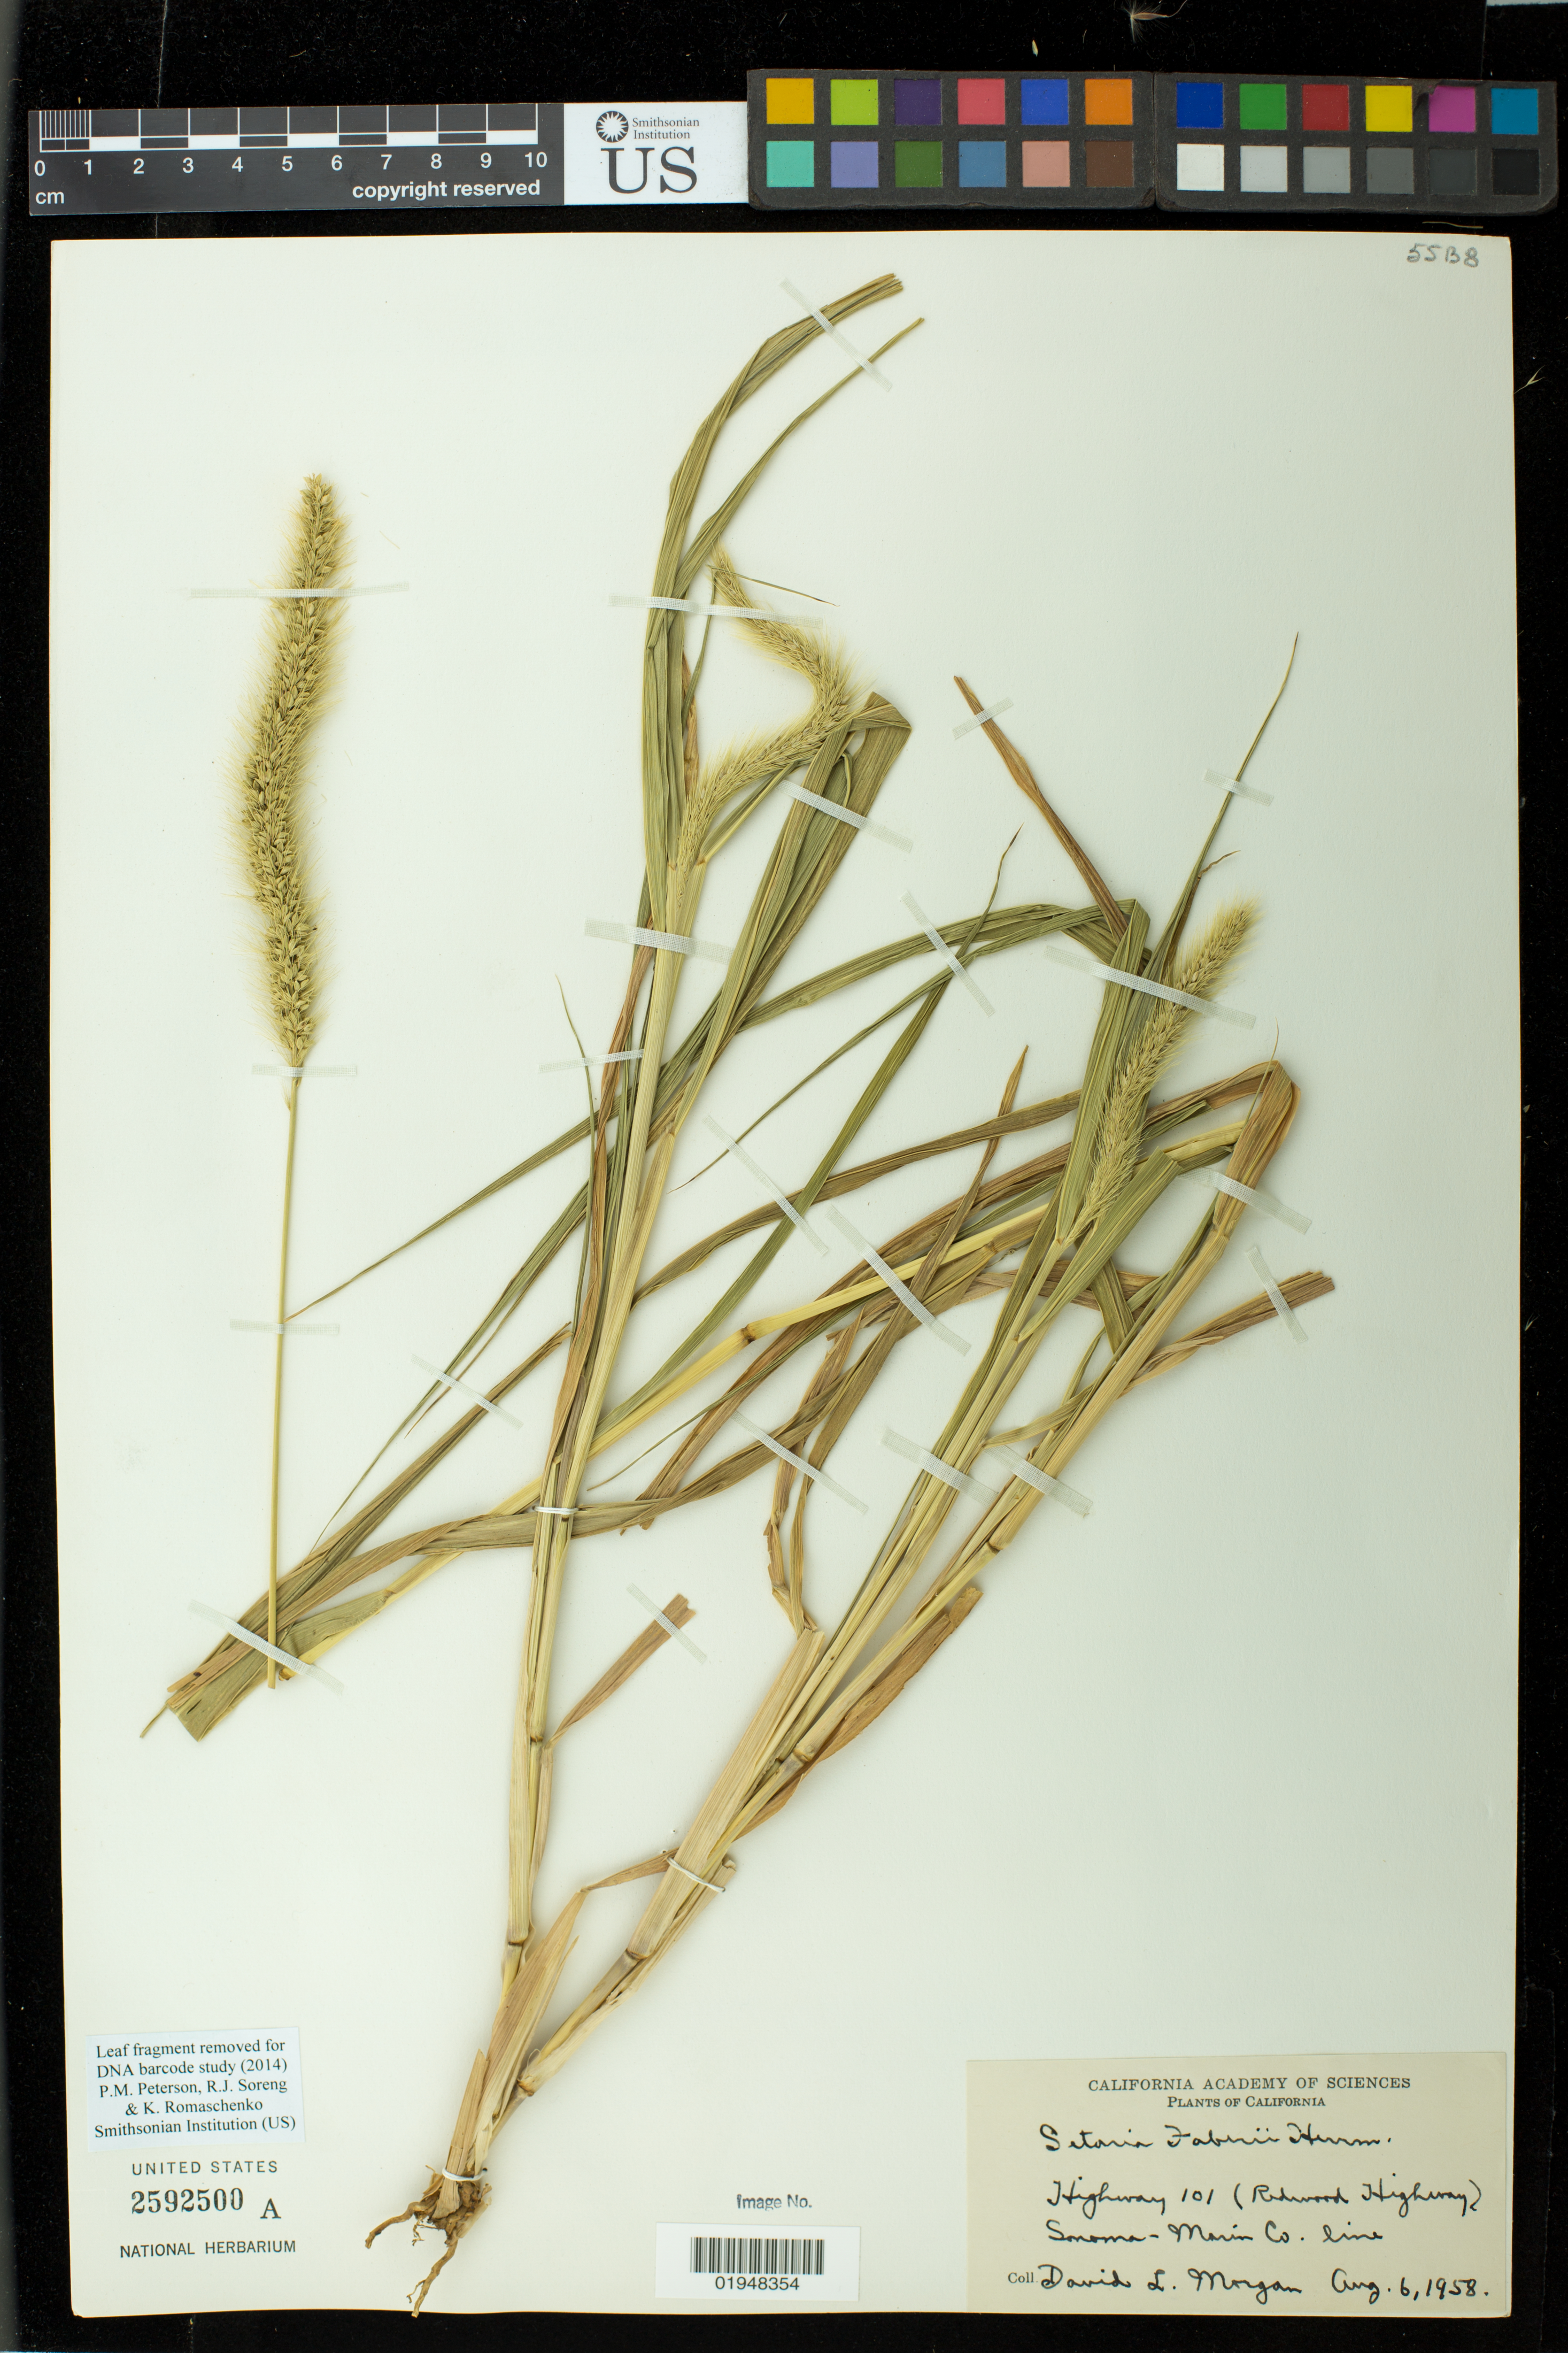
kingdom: Plantae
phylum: Tracheophyta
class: Liliopsida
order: Poales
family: Poaceae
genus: Setaria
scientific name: Setaria fabrii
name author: R.A.W. Herrm.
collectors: D. Morgan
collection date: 1958-08-06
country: United States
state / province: California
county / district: Marin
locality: Highway 101 (Redwood Highway) Sonoma-Marin Co. line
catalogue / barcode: US 2592500A